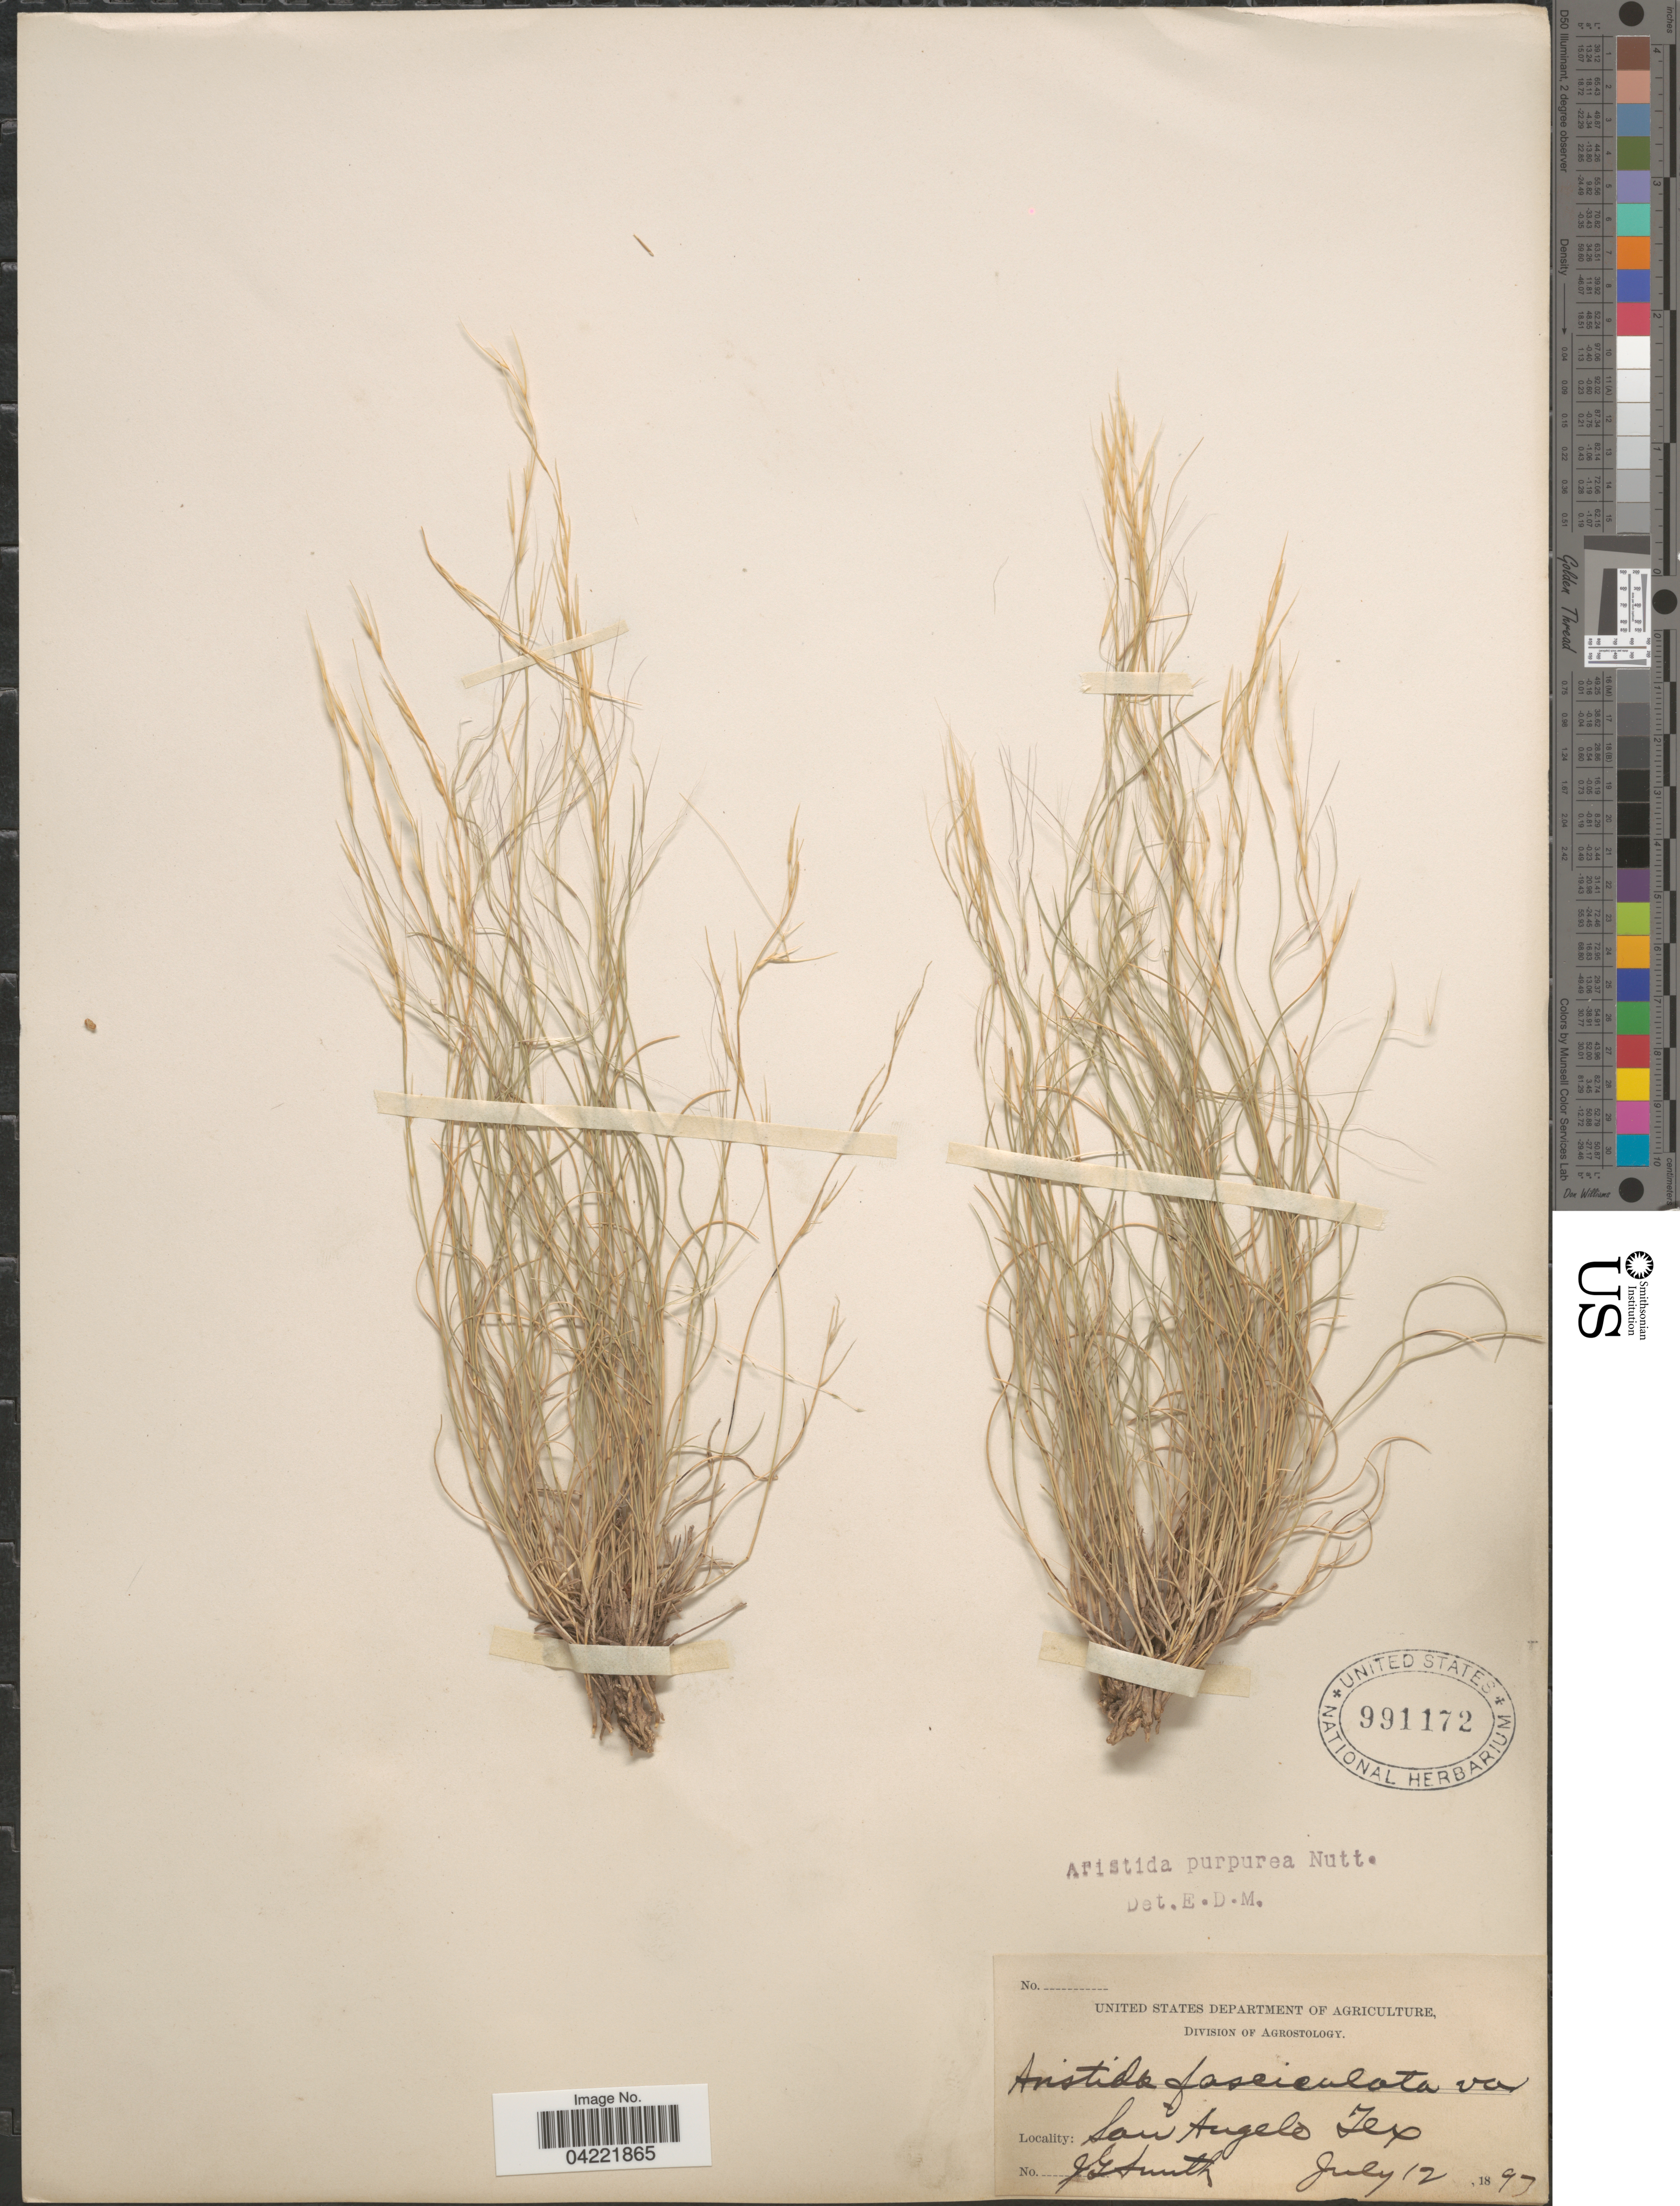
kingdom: Plantae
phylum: Tracheophyta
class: Liliopsida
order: Poales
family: Poaceae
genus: Aristida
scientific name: Aristida purpurea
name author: Nutt.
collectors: J. G. Smith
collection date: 1897-07-12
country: United States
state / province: Texas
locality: San Angelo.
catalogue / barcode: US 991172